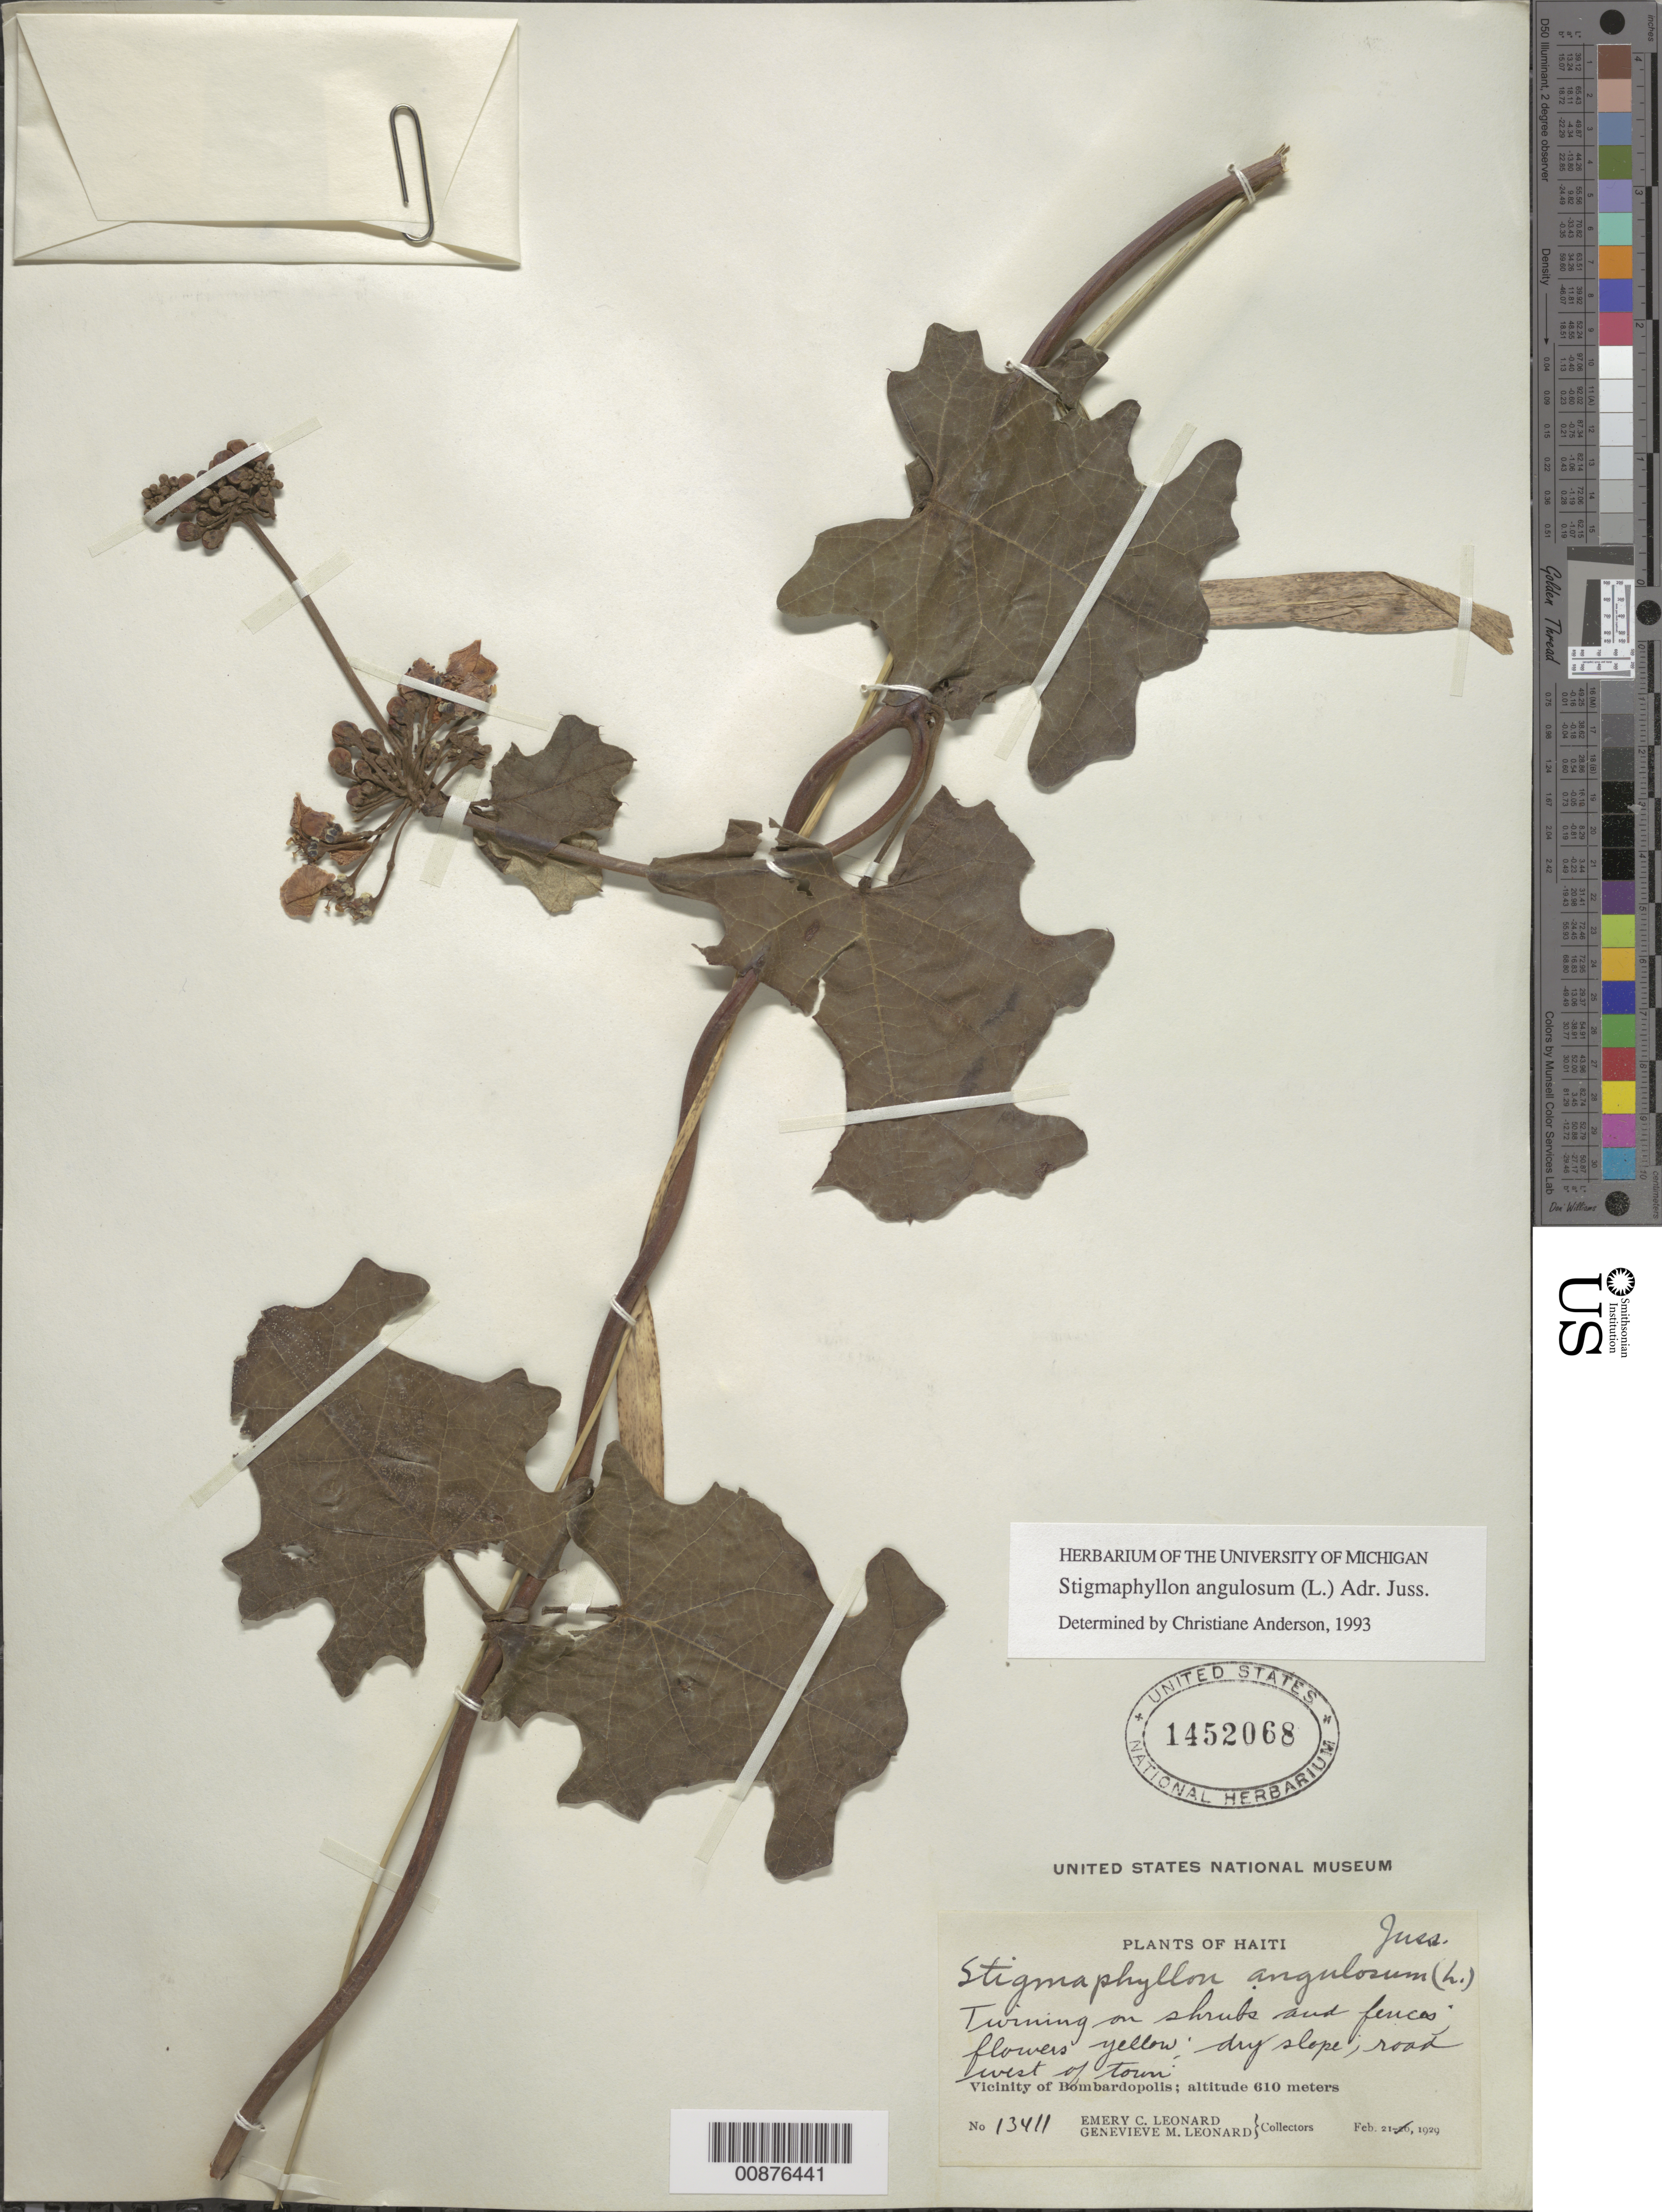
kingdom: Plantae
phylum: Tracheophyta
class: Magnoliopsida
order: Malpighiales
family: Malpighiaceae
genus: Stigmaphyllon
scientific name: Stigmaphyllon angulosum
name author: (L.) A. Juss.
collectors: E. C. Leonard & G. M. Leonard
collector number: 13411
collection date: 1929-02-21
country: Haiti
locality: Road west of Town. Vicinity Bombardopolis.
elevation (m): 610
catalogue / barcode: US 1452068